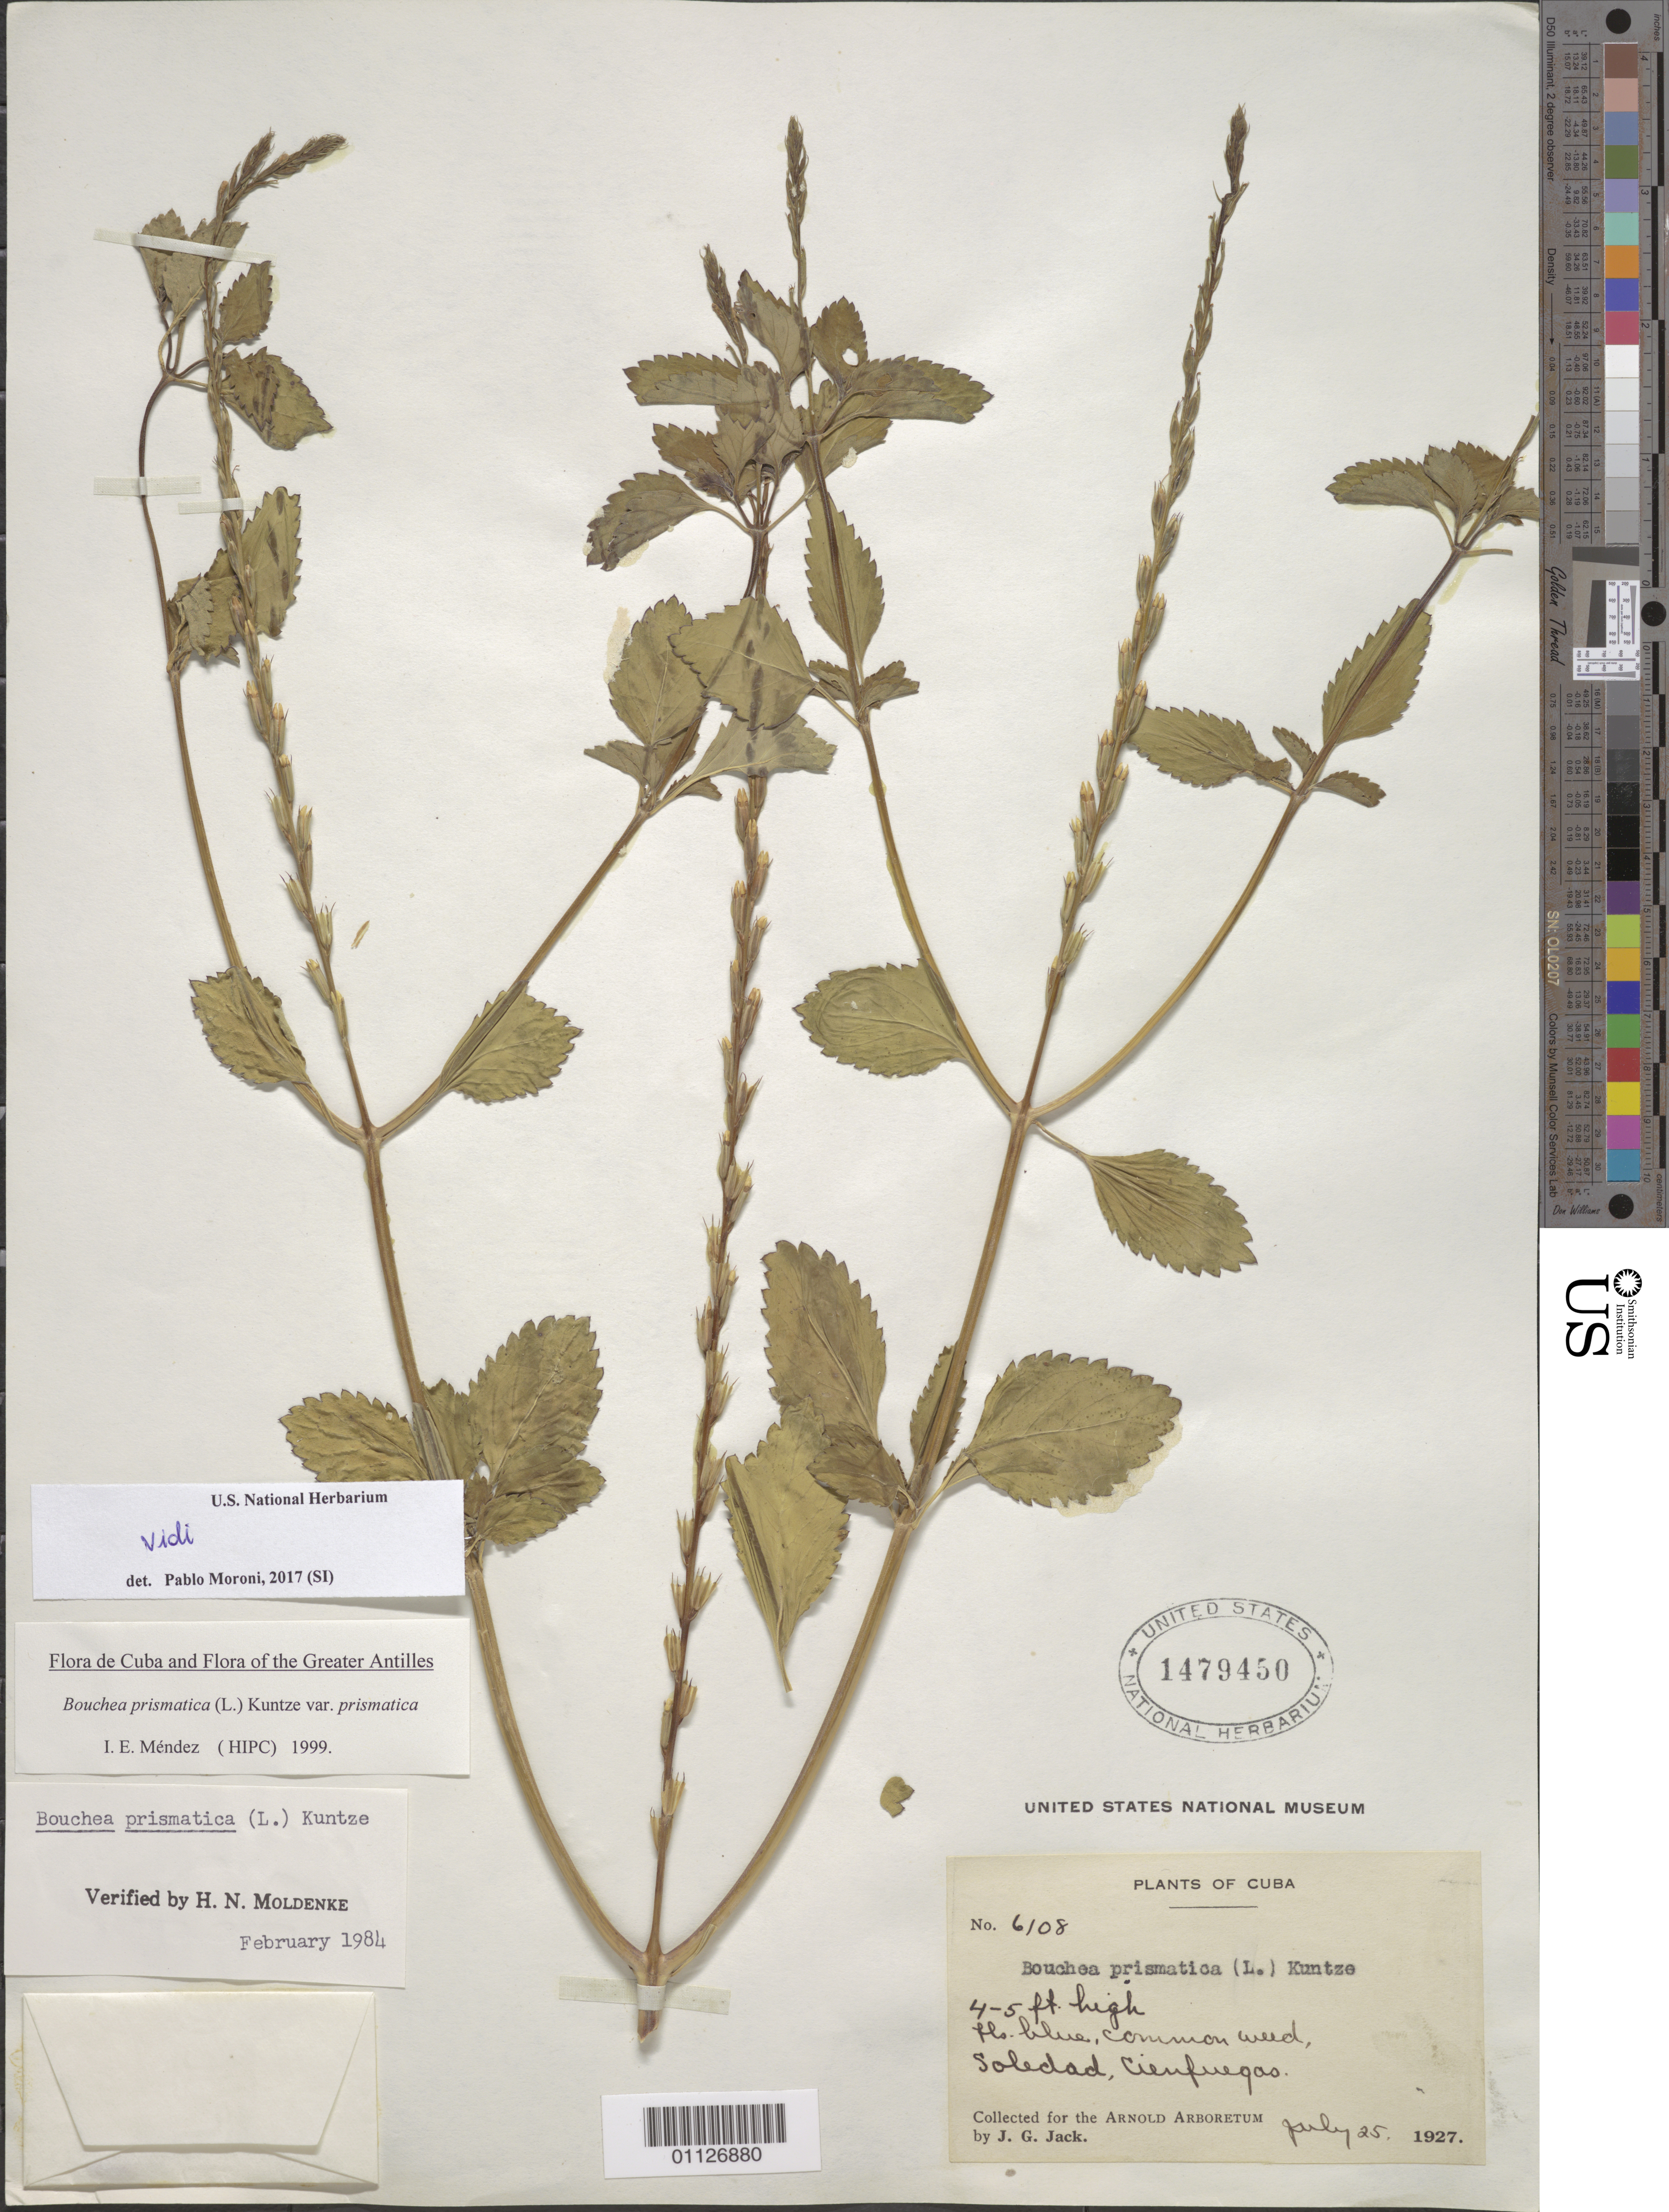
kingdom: Plantae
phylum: Tracheophyta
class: Magnoliopsida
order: Lamiales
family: Verbenaceae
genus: Bouchea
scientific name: Bouchea prismatica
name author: (L.) Kuntze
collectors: J. G. Jack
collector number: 6108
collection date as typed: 25 Jul 1927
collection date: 1927-07-25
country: Cuba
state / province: Cienfuegos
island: Cuba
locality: Soledad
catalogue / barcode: US 1479450